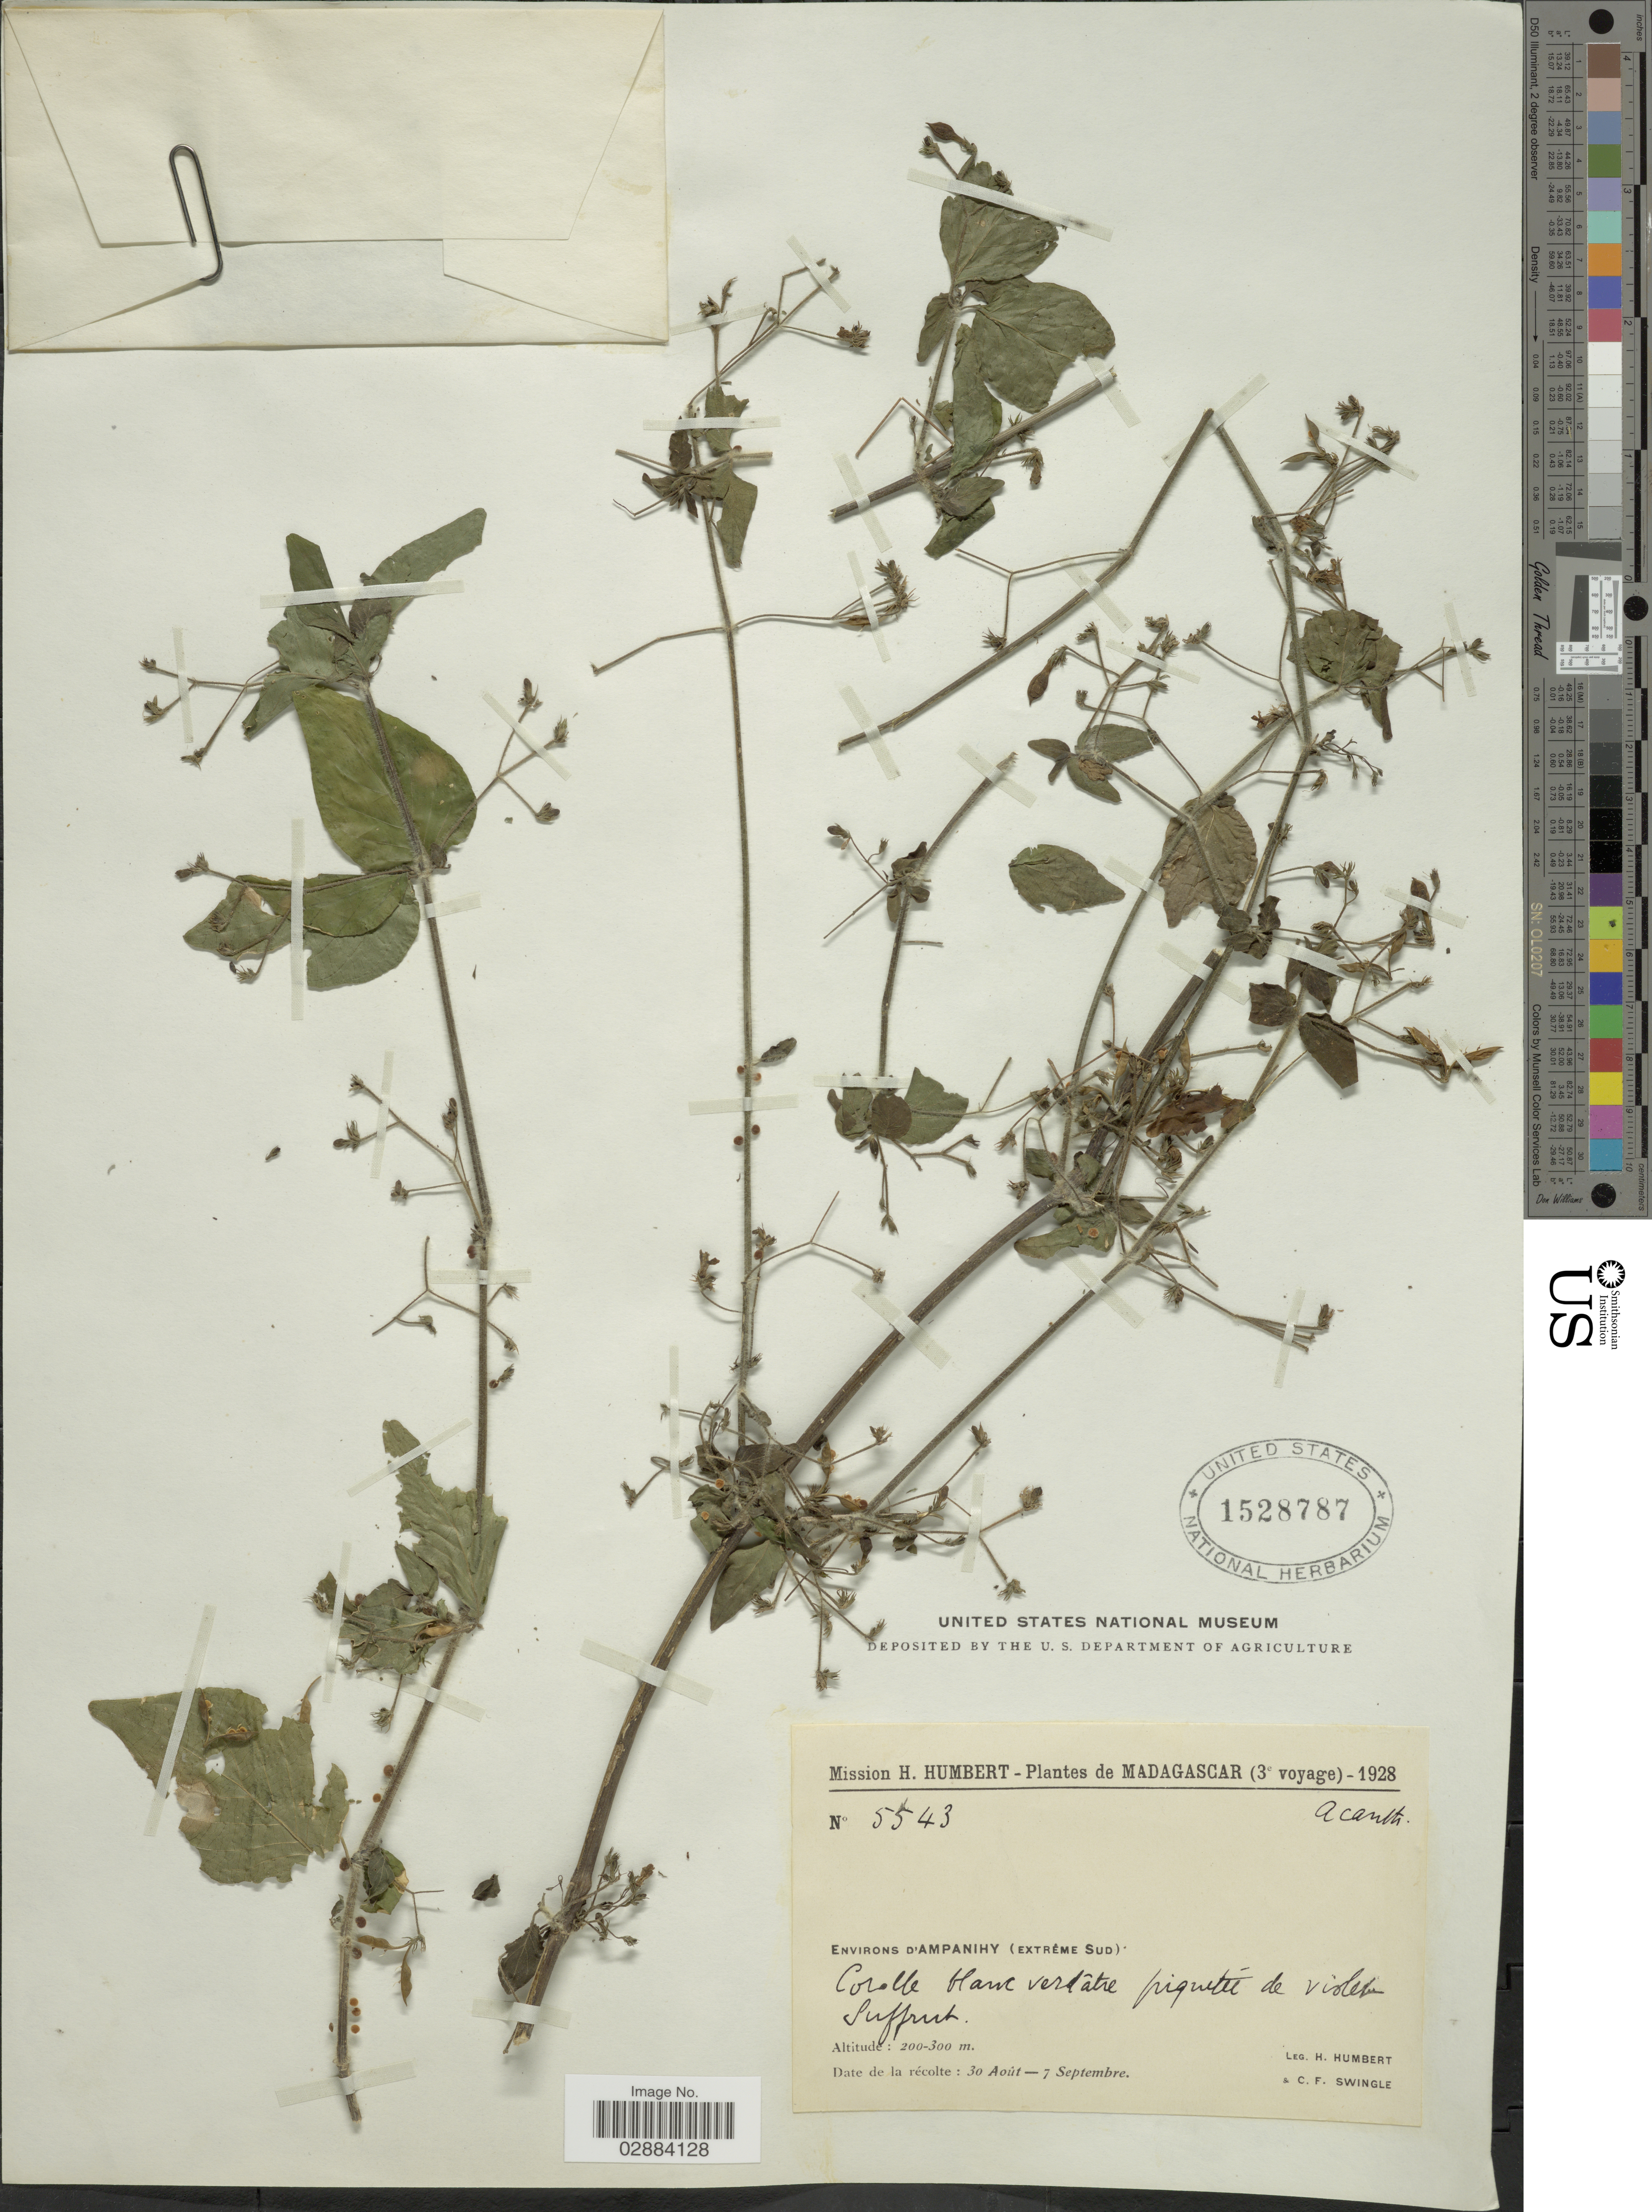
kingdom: Plantae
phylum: Tracheophyta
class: Magnoliopsida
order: Lamiales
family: Acanthaceae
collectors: H. Humbert & C. Swingle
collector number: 5543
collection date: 1928-08-30/1928-09-07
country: Madagascar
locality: Environs d'Ampanihy ( Extrême Sud).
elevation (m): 200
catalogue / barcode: US 1528787